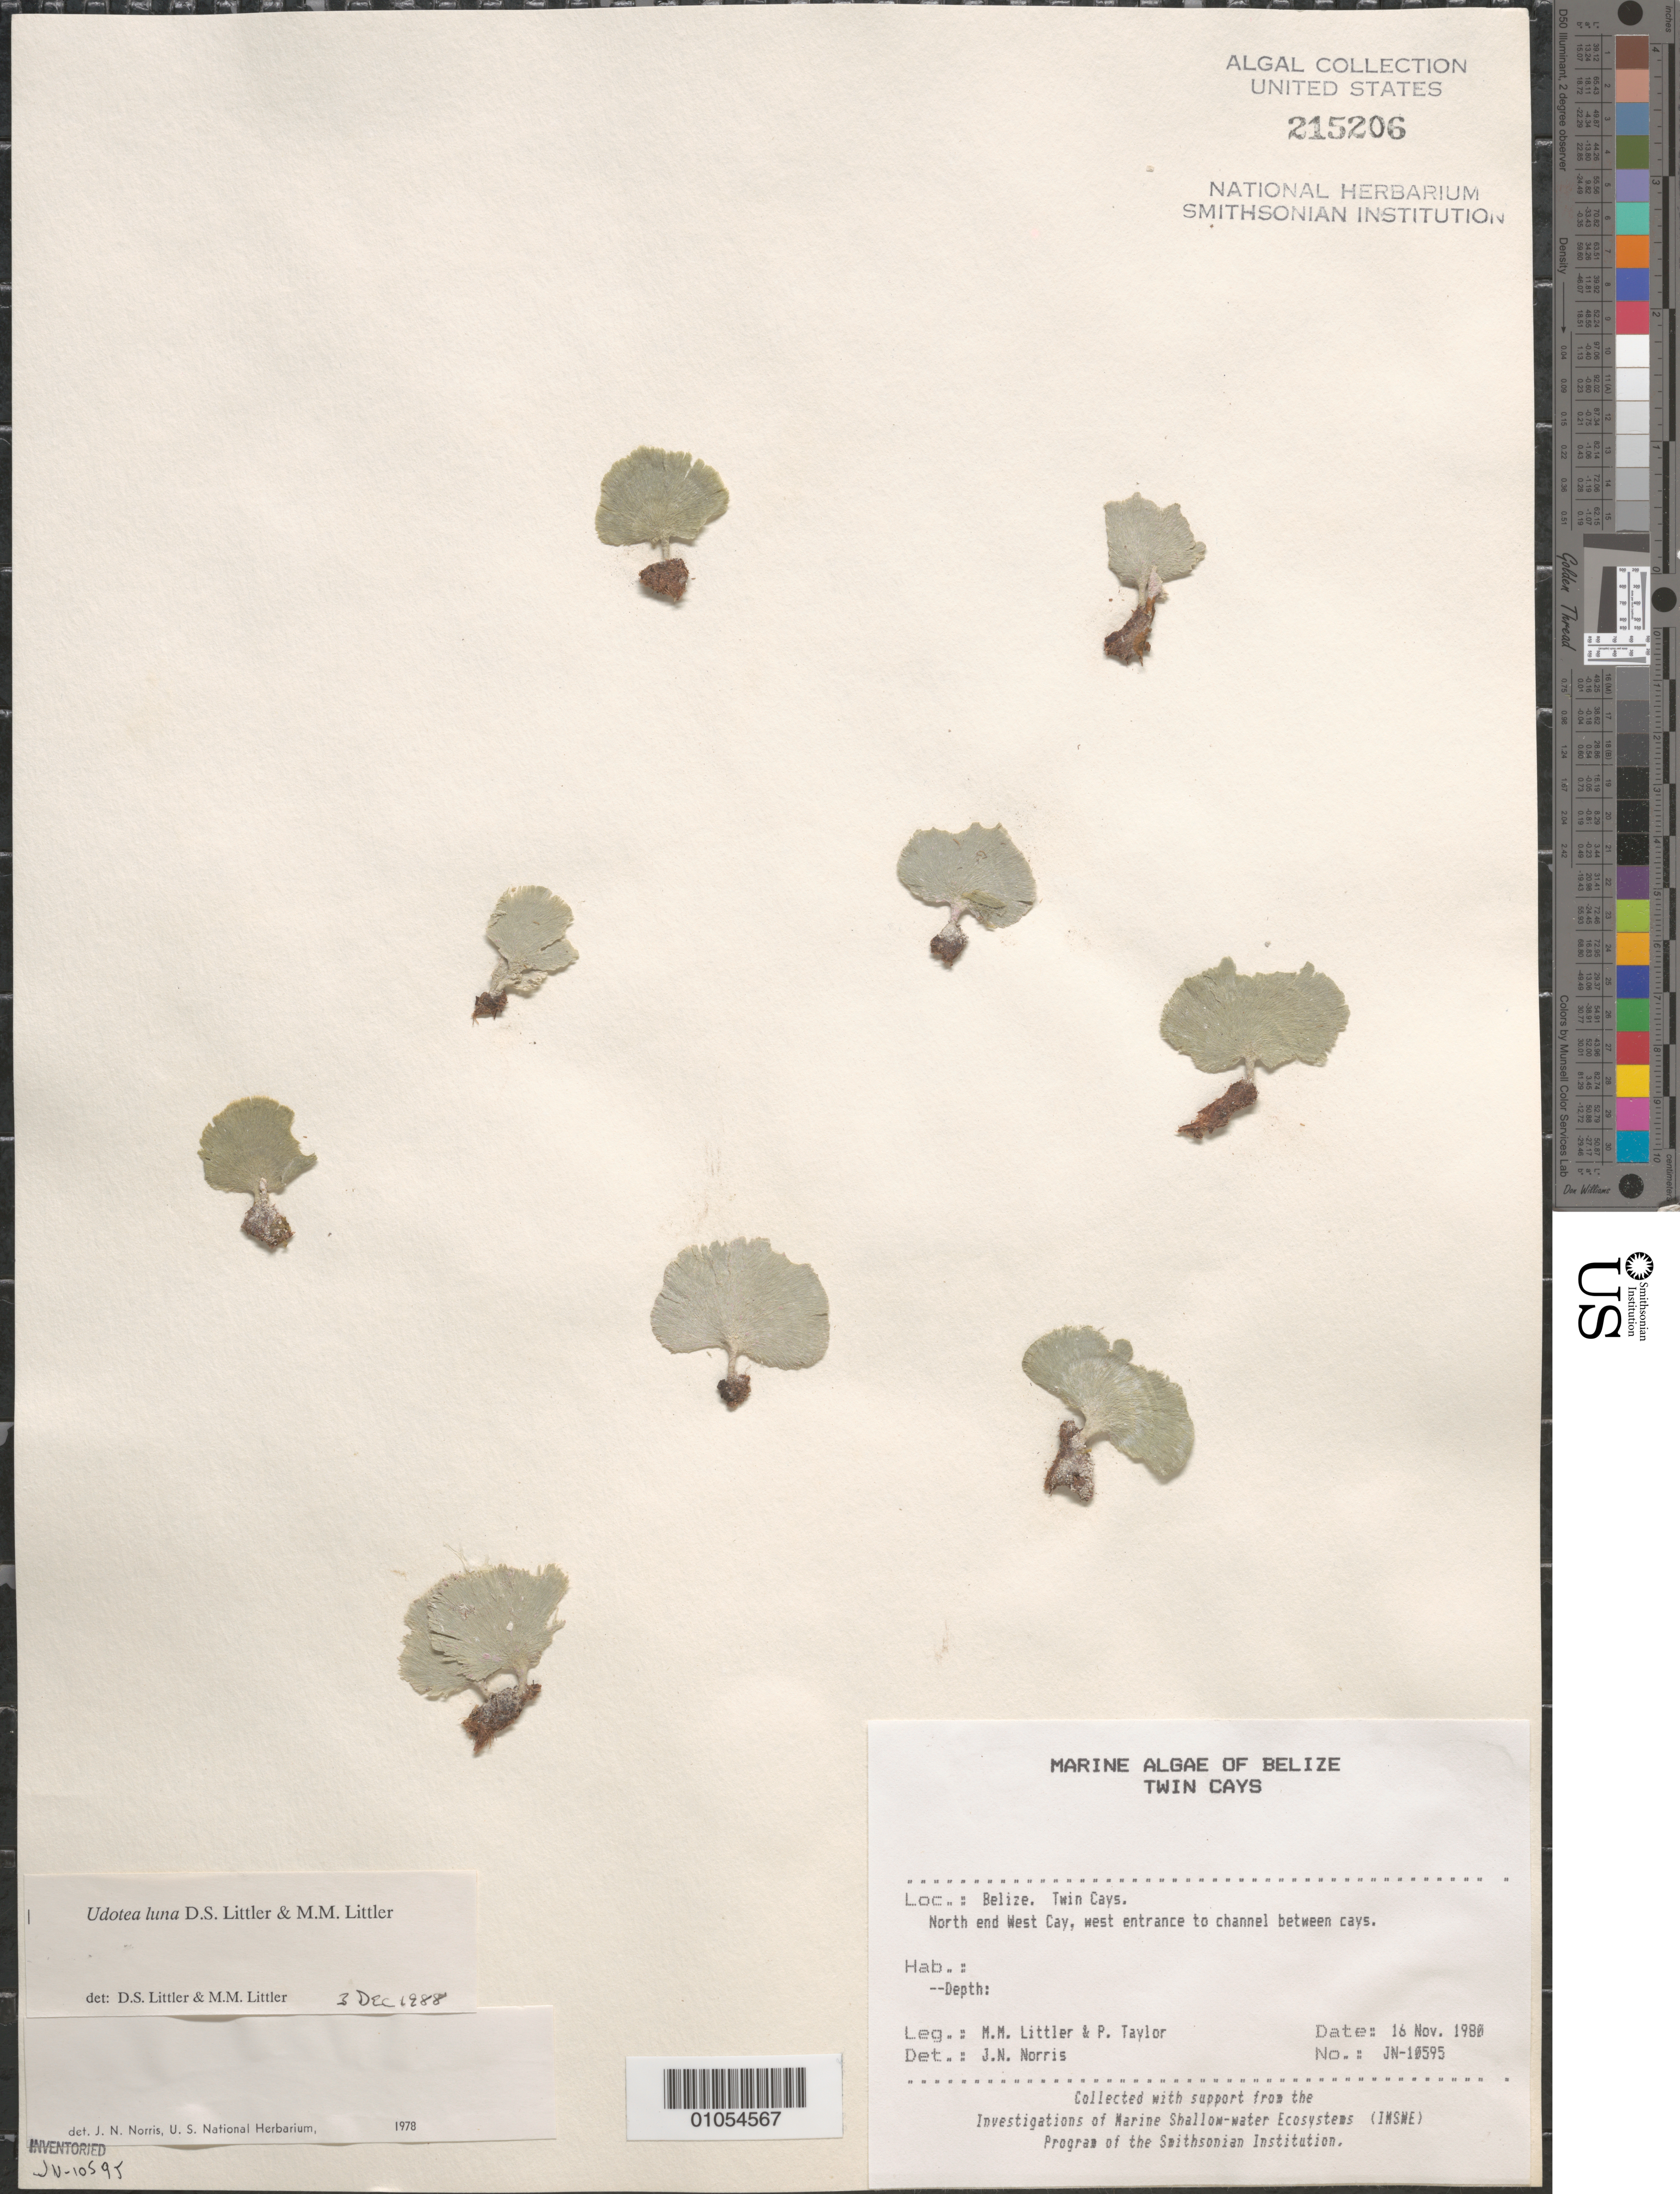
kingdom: Plantae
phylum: Chlorophyta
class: Ulvophyceae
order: Bryopsidales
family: Udoteaceae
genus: Udotea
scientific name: Udotea luna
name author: D.S. Littler & Littler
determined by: Littler, D. S.; Littler, M. M.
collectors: M. M. Littler & P. R. Taylor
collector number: Jn-10595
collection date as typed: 16 Nov 1980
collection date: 1980-11-16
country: Belize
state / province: Stann Creek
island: West Cay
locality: North end of West Cay, west entrance to channel between cays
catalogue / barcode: US 215206